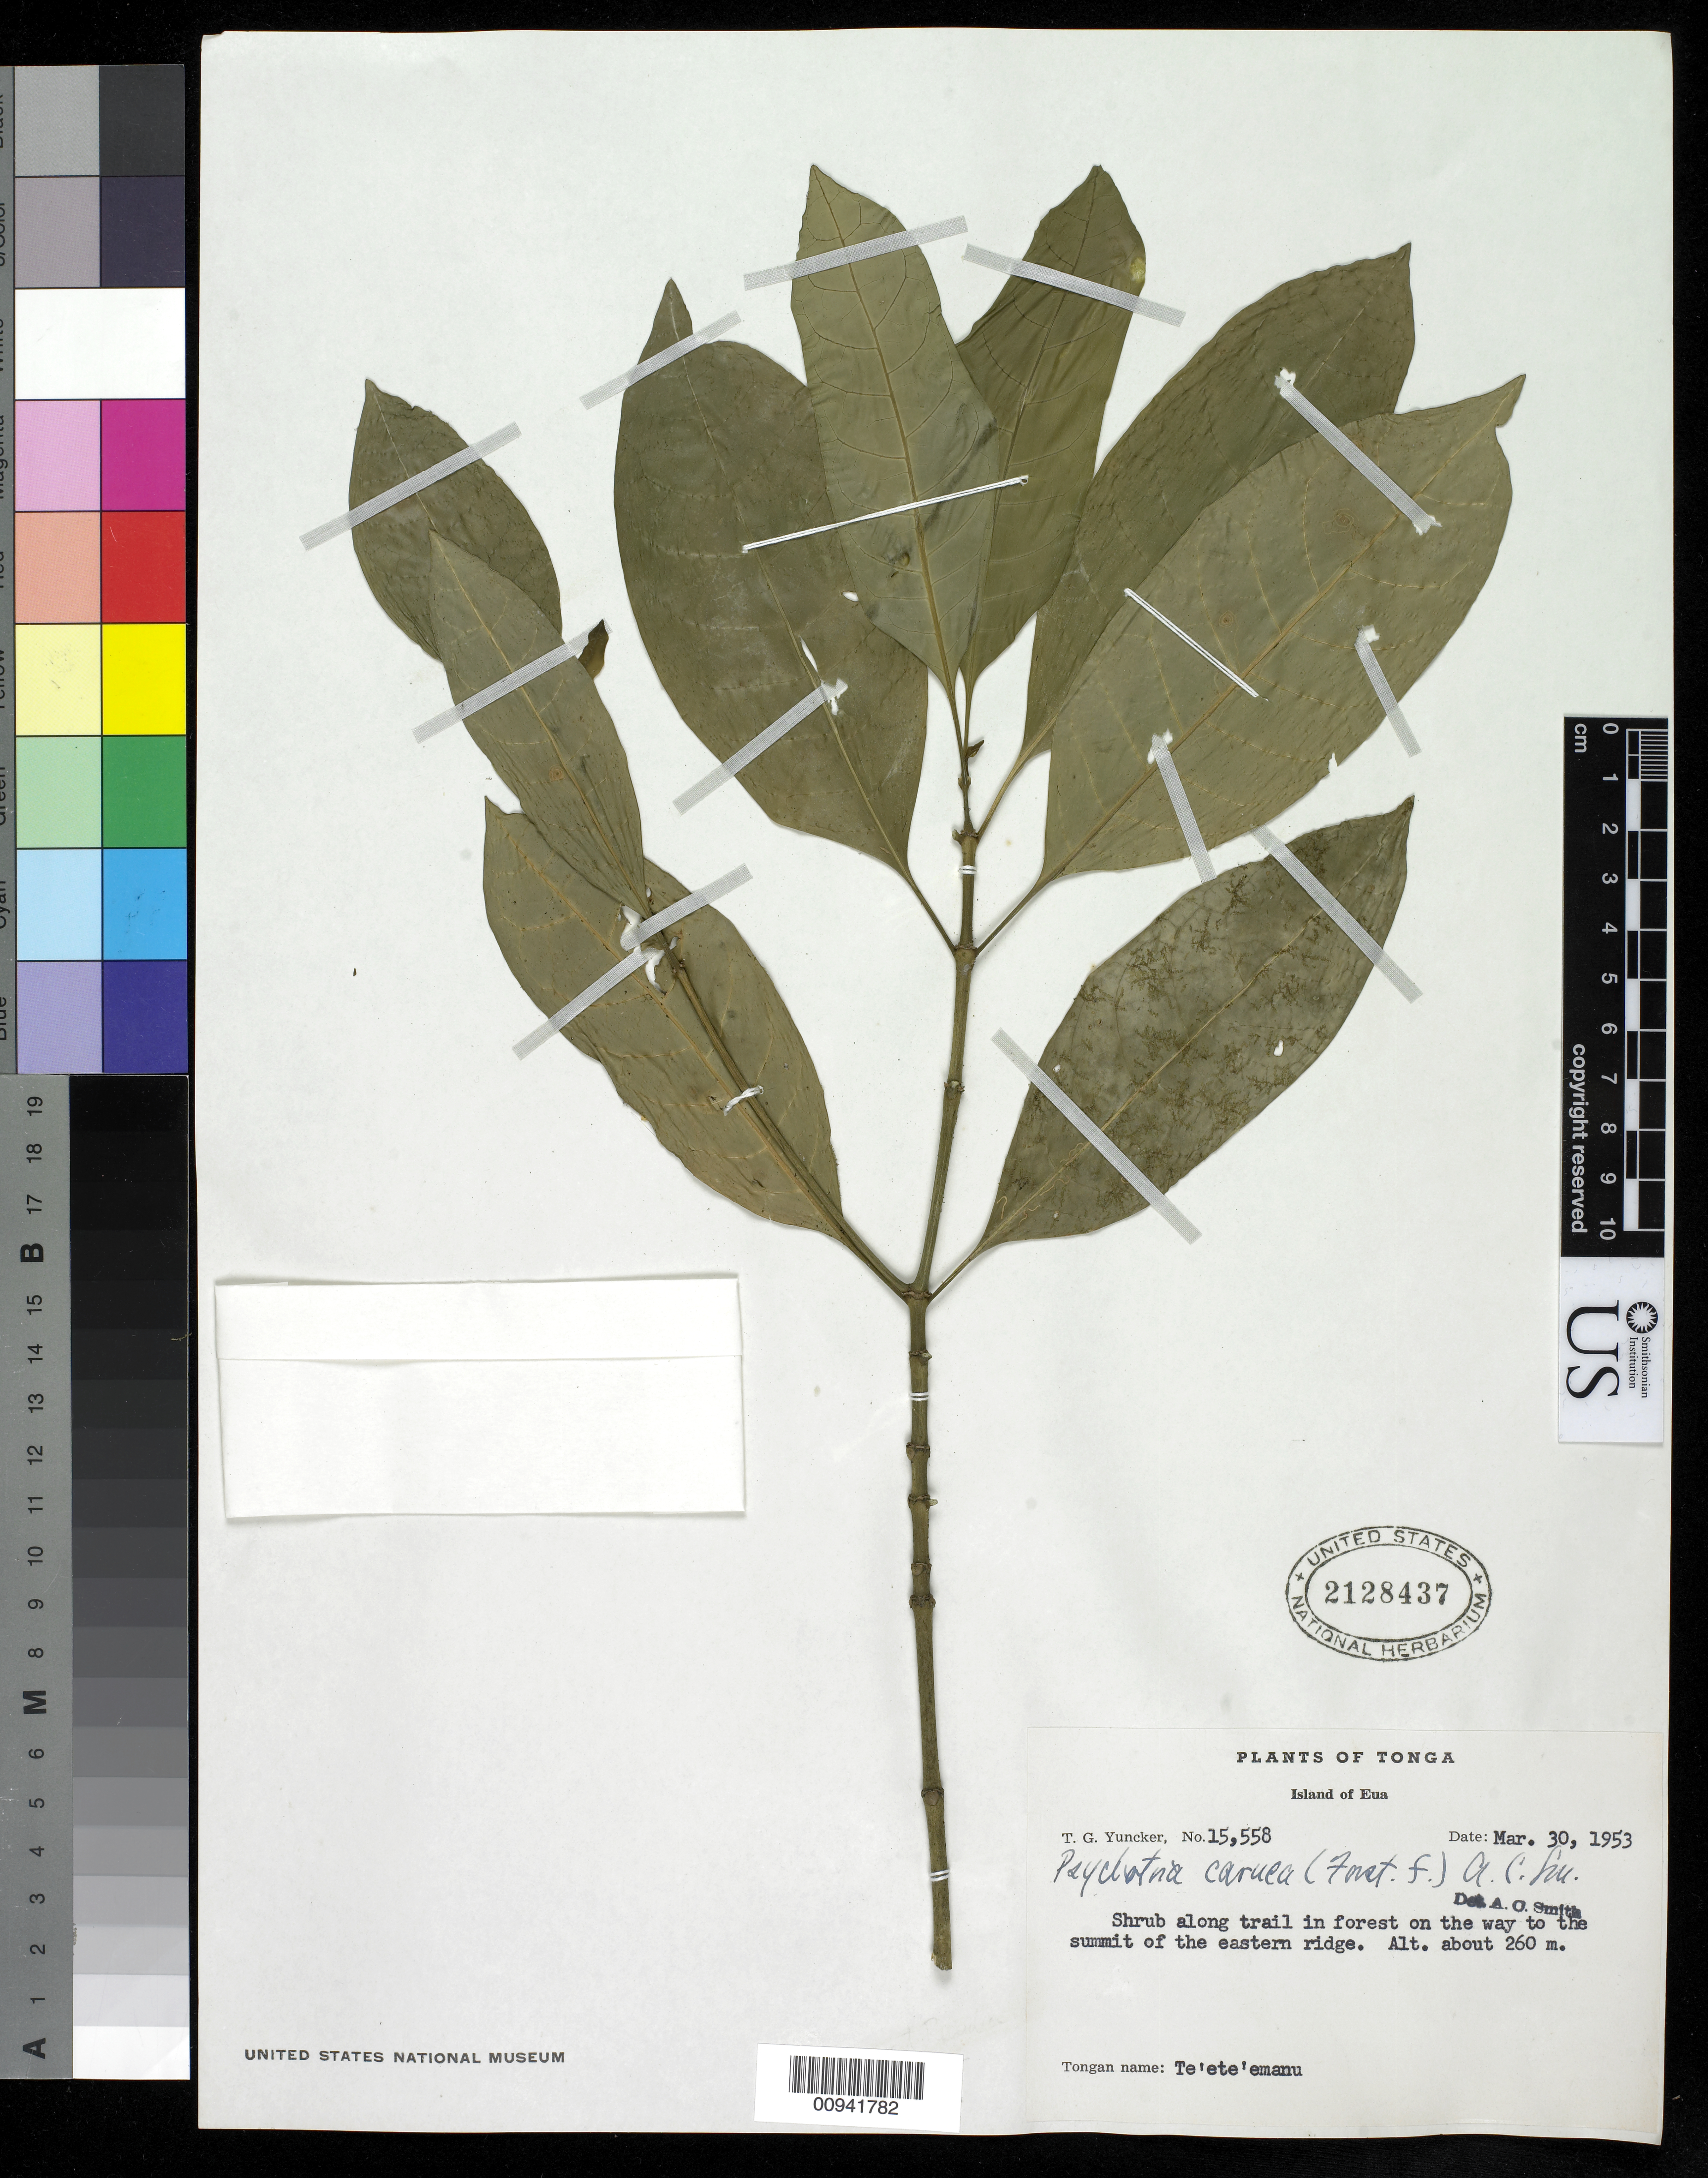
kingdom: Plantae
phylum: Tracheophyta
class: Magnoliopsida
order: Gentianales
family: Rubiaceae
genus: Psychotria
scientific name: Psychotria carnea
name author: (Forst.) A.C. Sm.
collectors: T. G. Yuncker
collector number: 15558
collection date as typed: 30 Mar 1953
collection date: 1953-03-30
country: Tonga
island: Eua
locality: Shrub along trail in forest on the way to the summit of the eastern ridge.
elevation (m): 260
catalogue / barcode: US 2128437